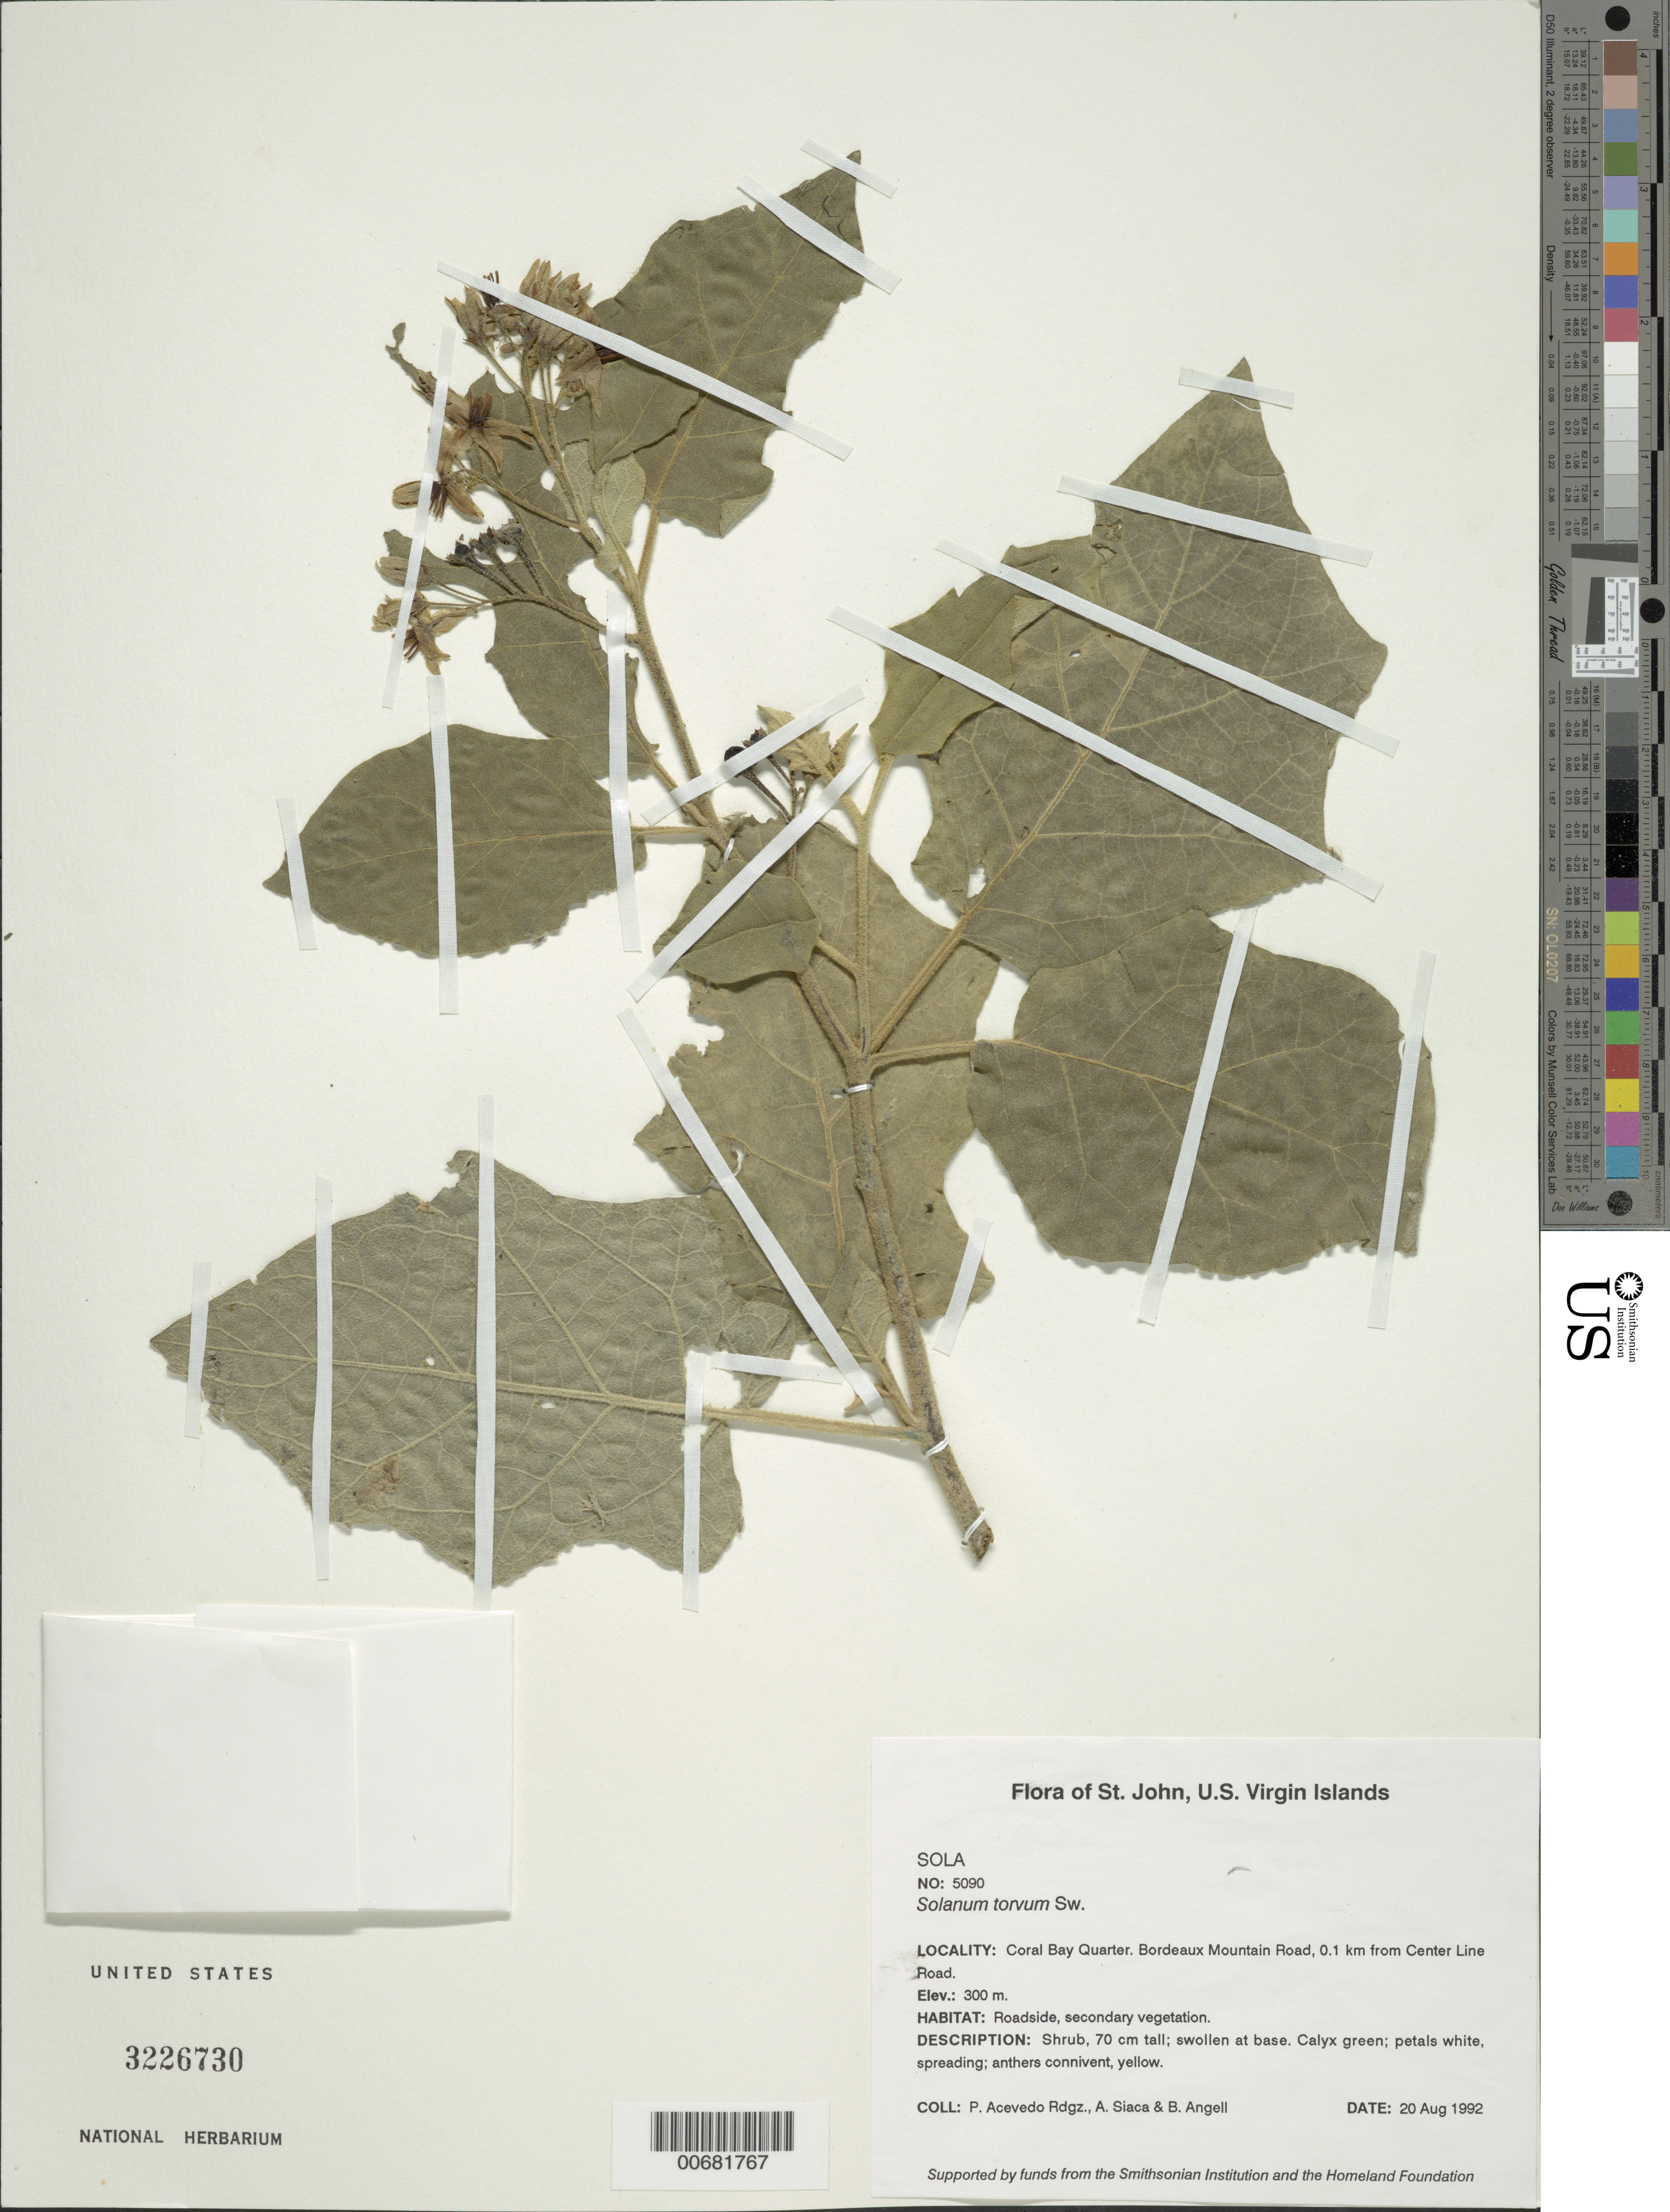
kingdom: Plantae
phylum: Tracheophyta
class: Magnoliopsida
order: Solanales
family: Solanaceae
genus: Solanum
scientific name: Solanum torvum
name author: Sw.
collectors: P. Acevedo-Rodr., A. Siaca & Bobbi Angell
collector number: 5090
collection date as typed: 20 Aug 1992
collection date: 1992-08-20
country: U.S. Virgin Islands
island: St. John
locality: Coral Bay Quarter; along dirt road to Bordeaux Mountain., 0.1 km from Center Line Road.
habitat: Roadside, secondary vegetation.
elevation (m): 300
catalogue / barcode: US 3226730